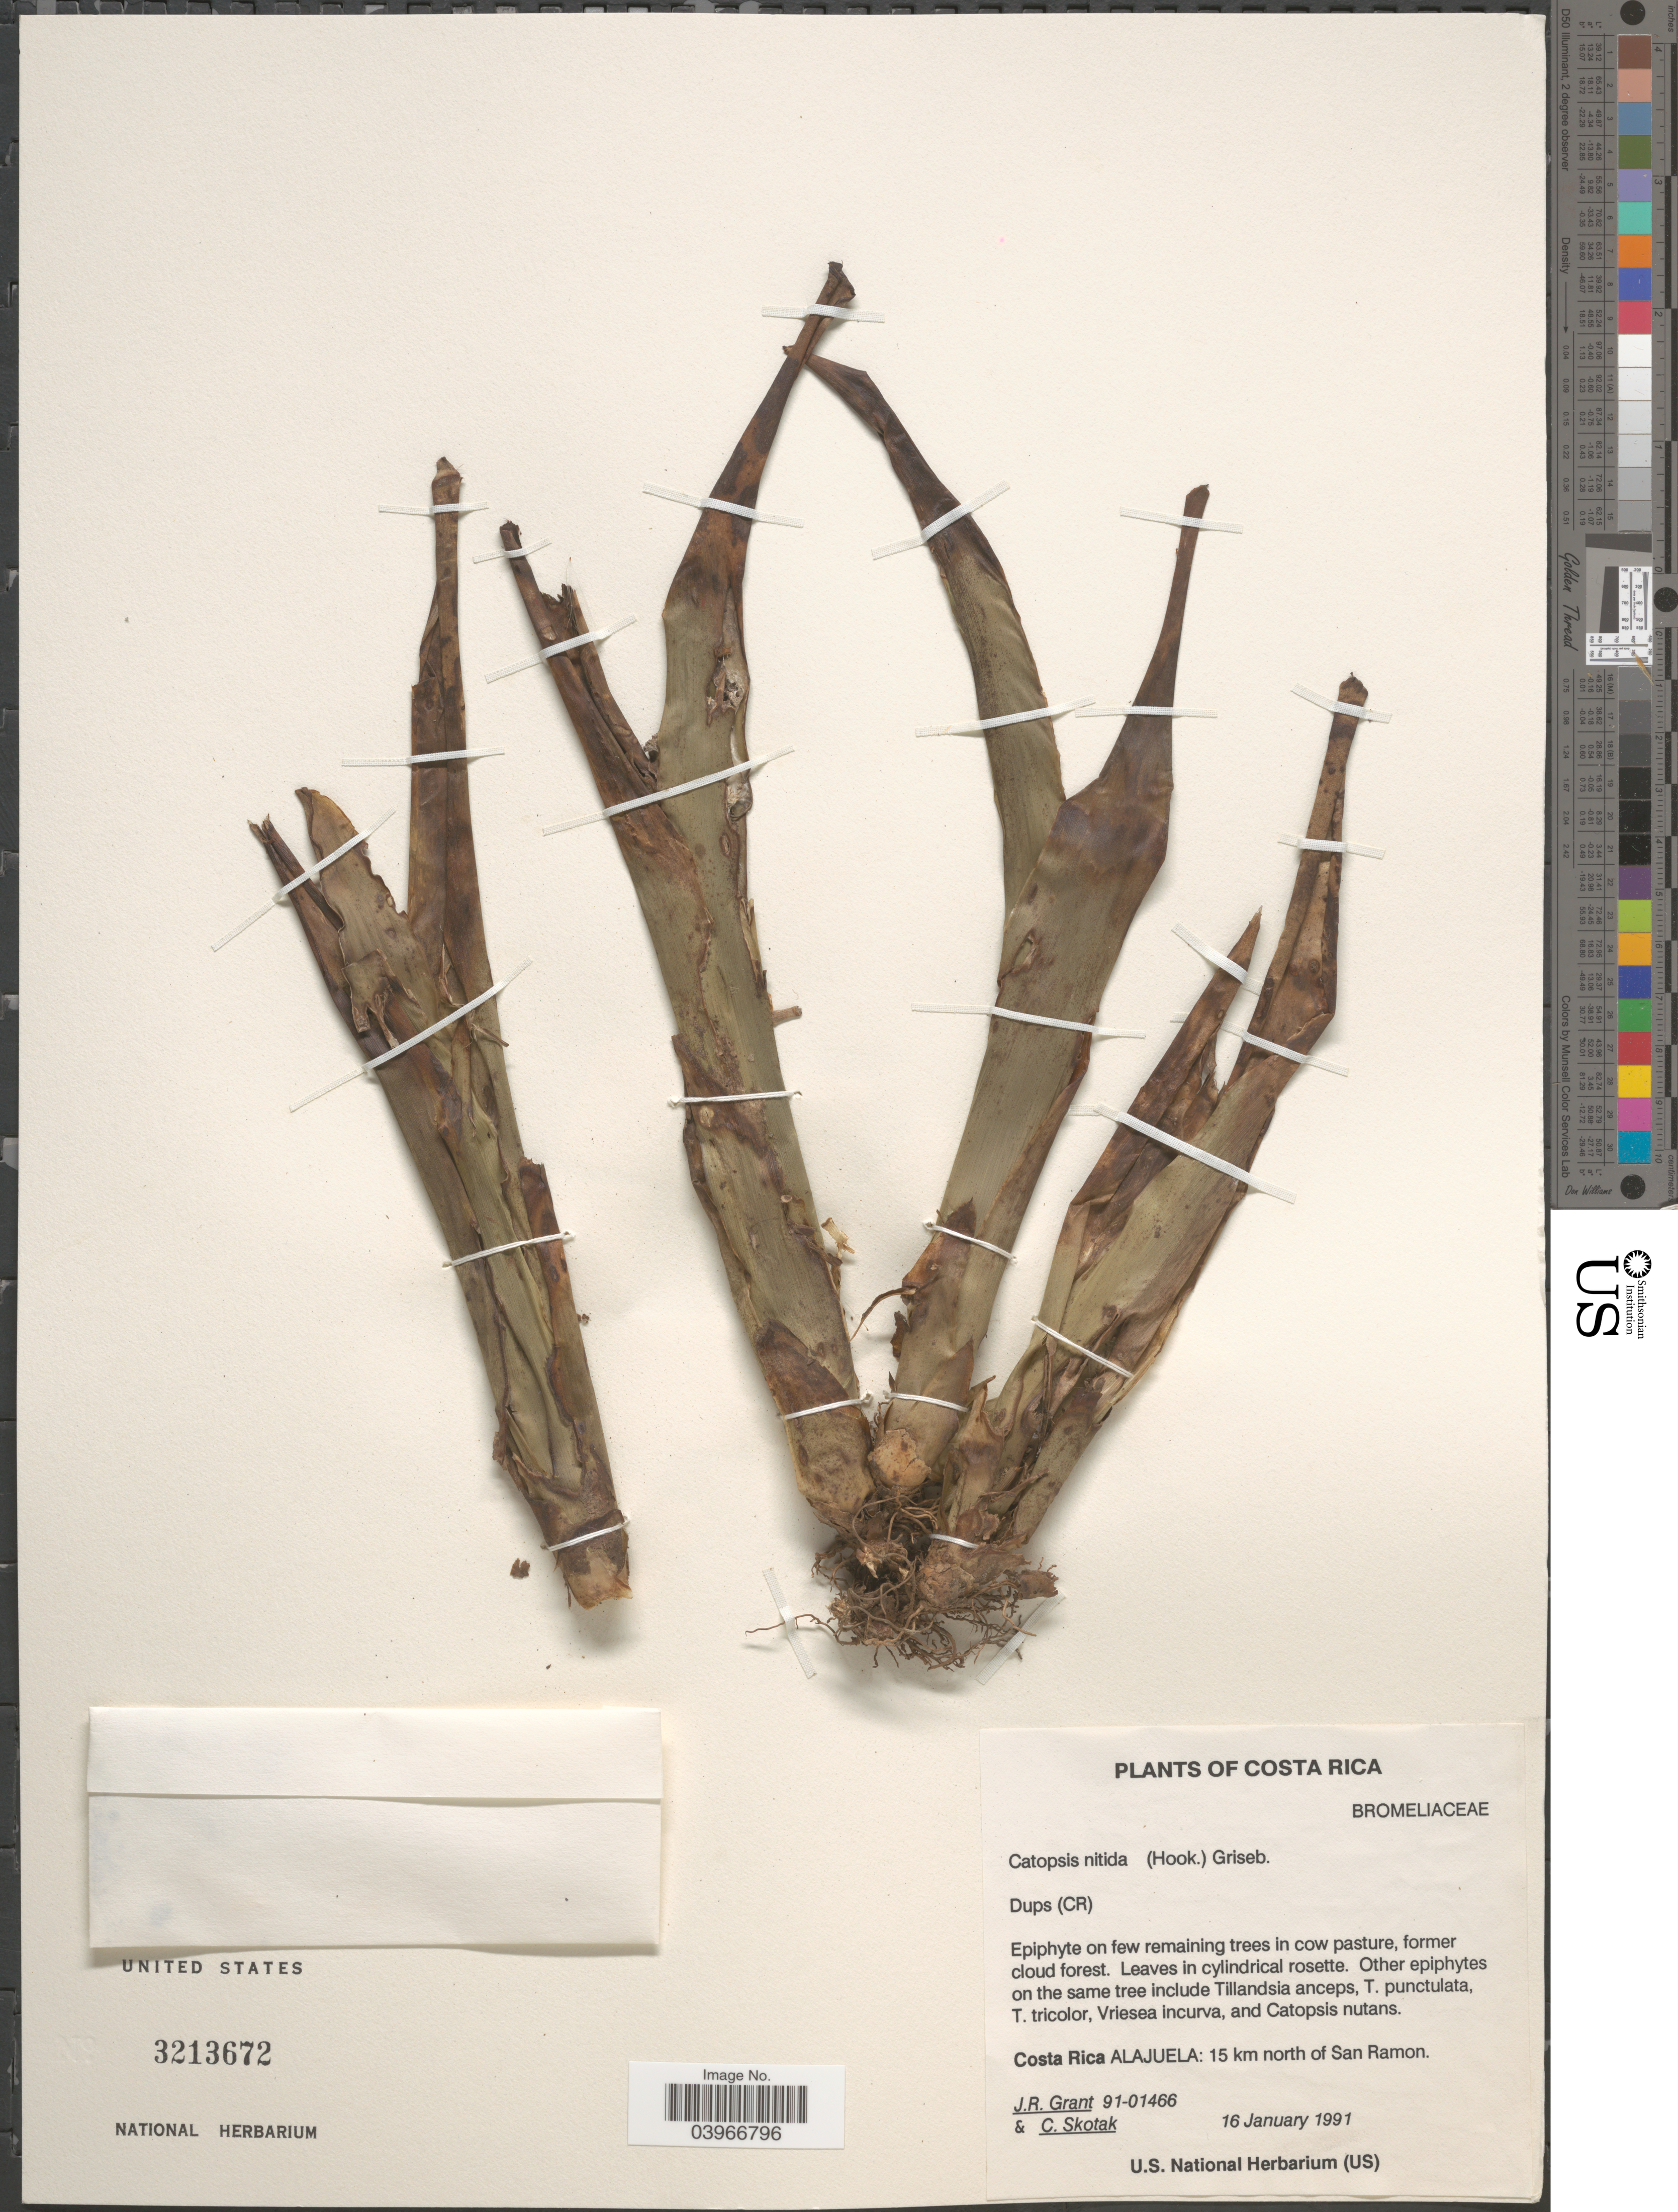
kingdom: Plantae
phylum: Tracheophyta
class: Liliopsida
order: Poales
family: Bromeliaceae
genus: Catopsis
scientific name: Catopsis nitida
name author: (Hook.) Griseb.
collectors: J. Grant & C. Skotak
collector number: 91-01466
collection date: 1991-01-16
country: Costa Rica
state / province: Alajuela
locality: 15 km north of San Ramon.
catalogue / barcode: US 3213672